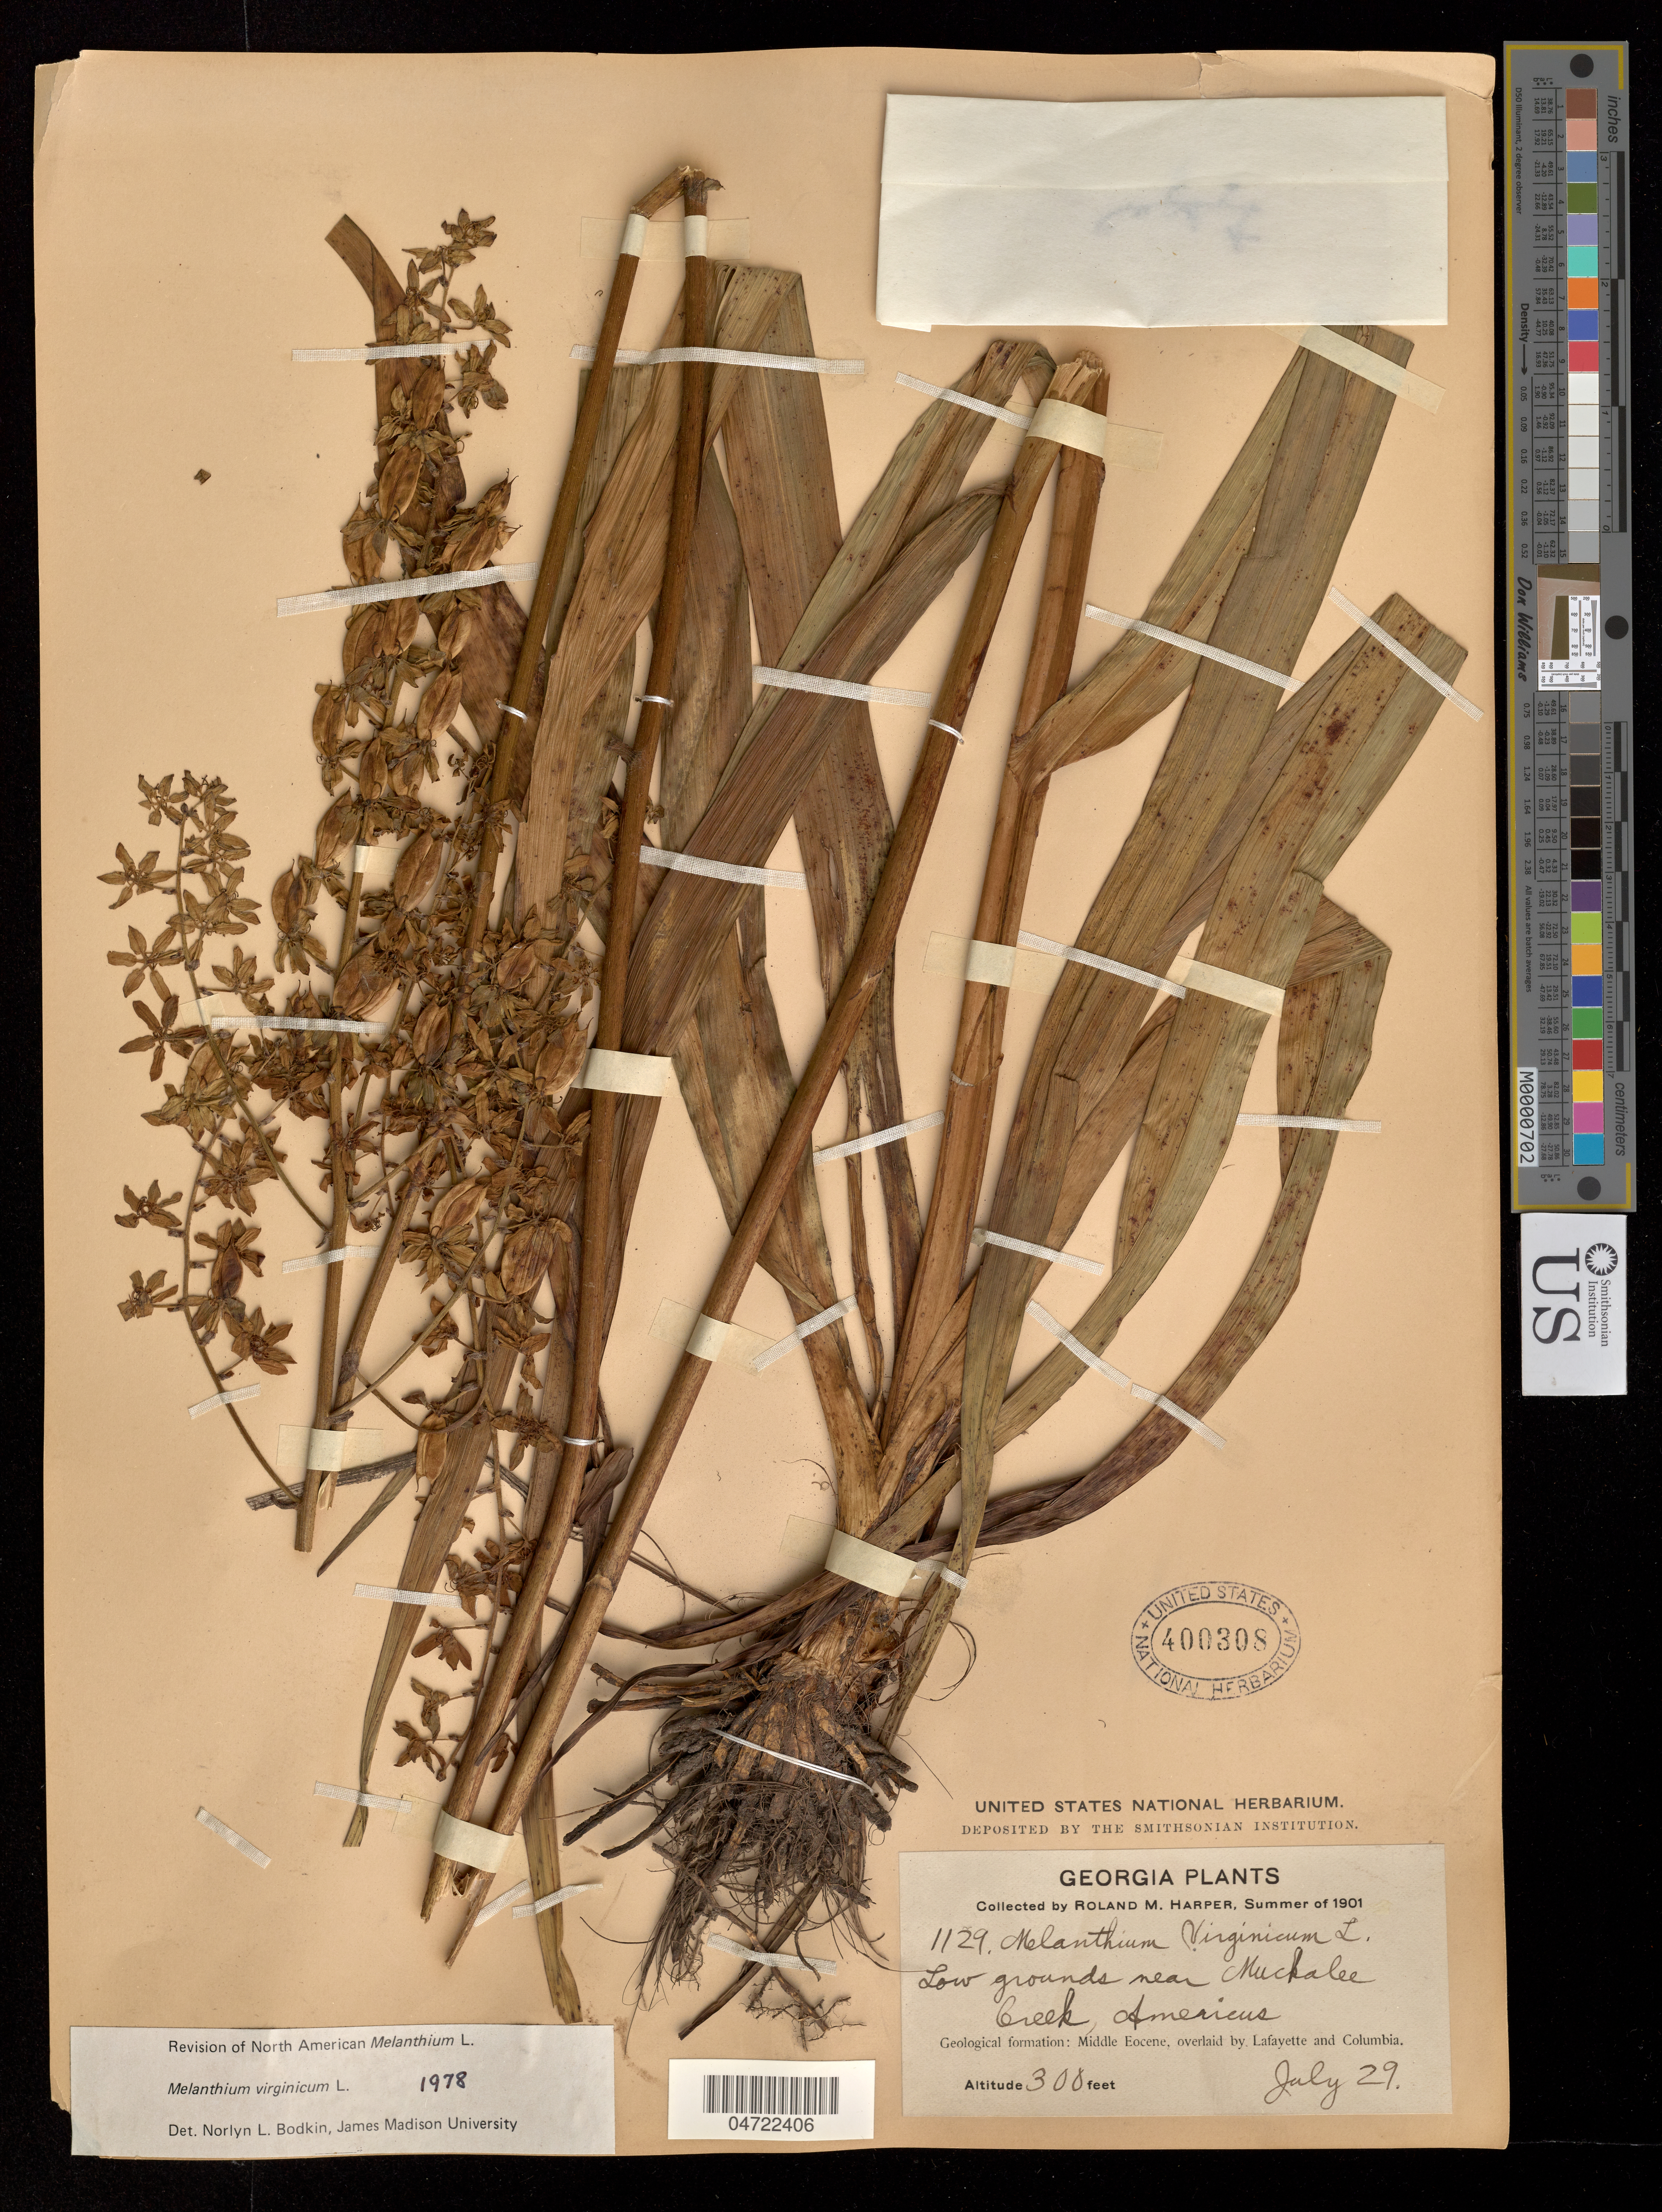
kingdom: Plantae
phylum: Tracheophyta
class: Liliopsida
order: Liliales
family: Melanthiaceae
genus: Melanthium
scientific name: Melanthium virginicum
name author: L.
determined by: Bodkin, N. L.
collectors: R. M. Harper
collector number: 1129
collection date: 1901-07-29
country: United States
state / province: Georgia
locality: Low grounds near Muchakalee Creek, Amerians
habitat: Low grounds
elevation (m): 91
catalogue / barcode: US 400308